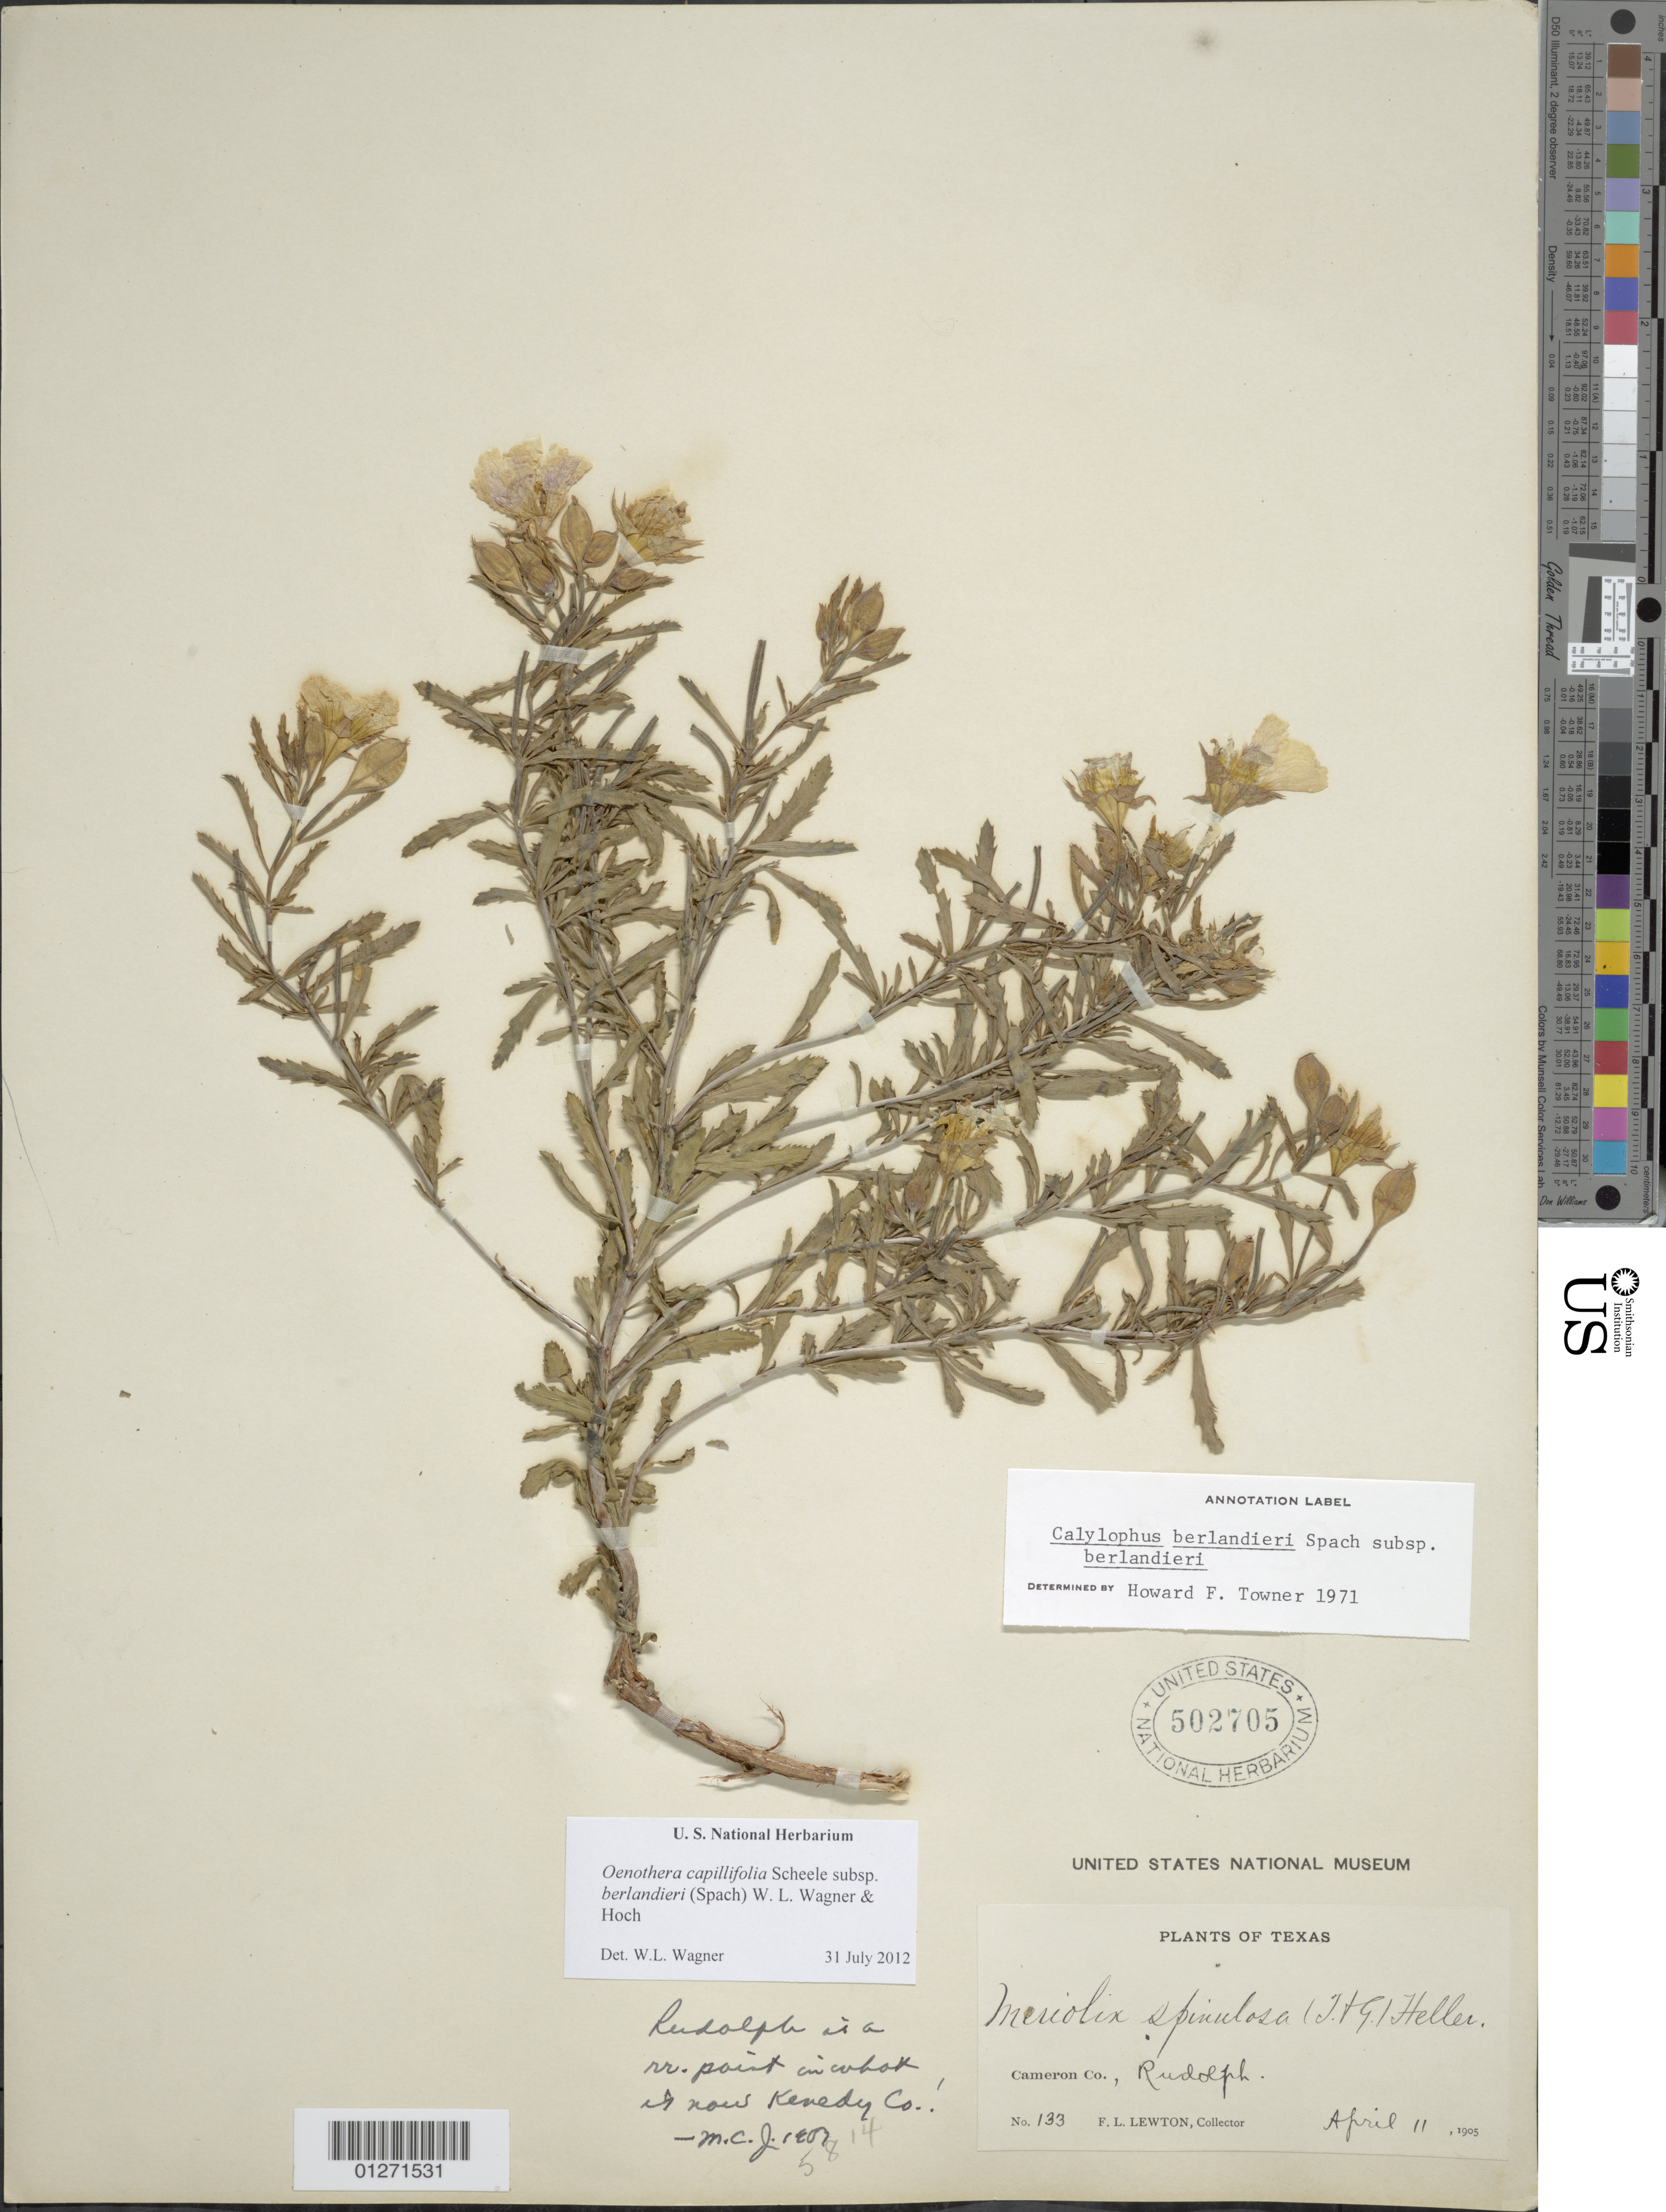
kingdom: Plantae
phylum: Tracheophyta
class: Magnoliopsida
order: Myrtales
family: Onagraceae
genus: Oenothera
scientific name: Oenothera capillifolia subsp. berlandieri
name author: (Spach) W.L. Wagner & Hoch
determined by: Wagner, W. L., (BOT), Smithsonian Institution - National Museum of Natural History (UNITED STATES)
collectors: F. L. Lewton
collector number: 133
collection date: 1905-04-11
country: United States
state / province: Texas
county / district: Cameron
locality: Rudolph.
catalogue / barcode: US 502705